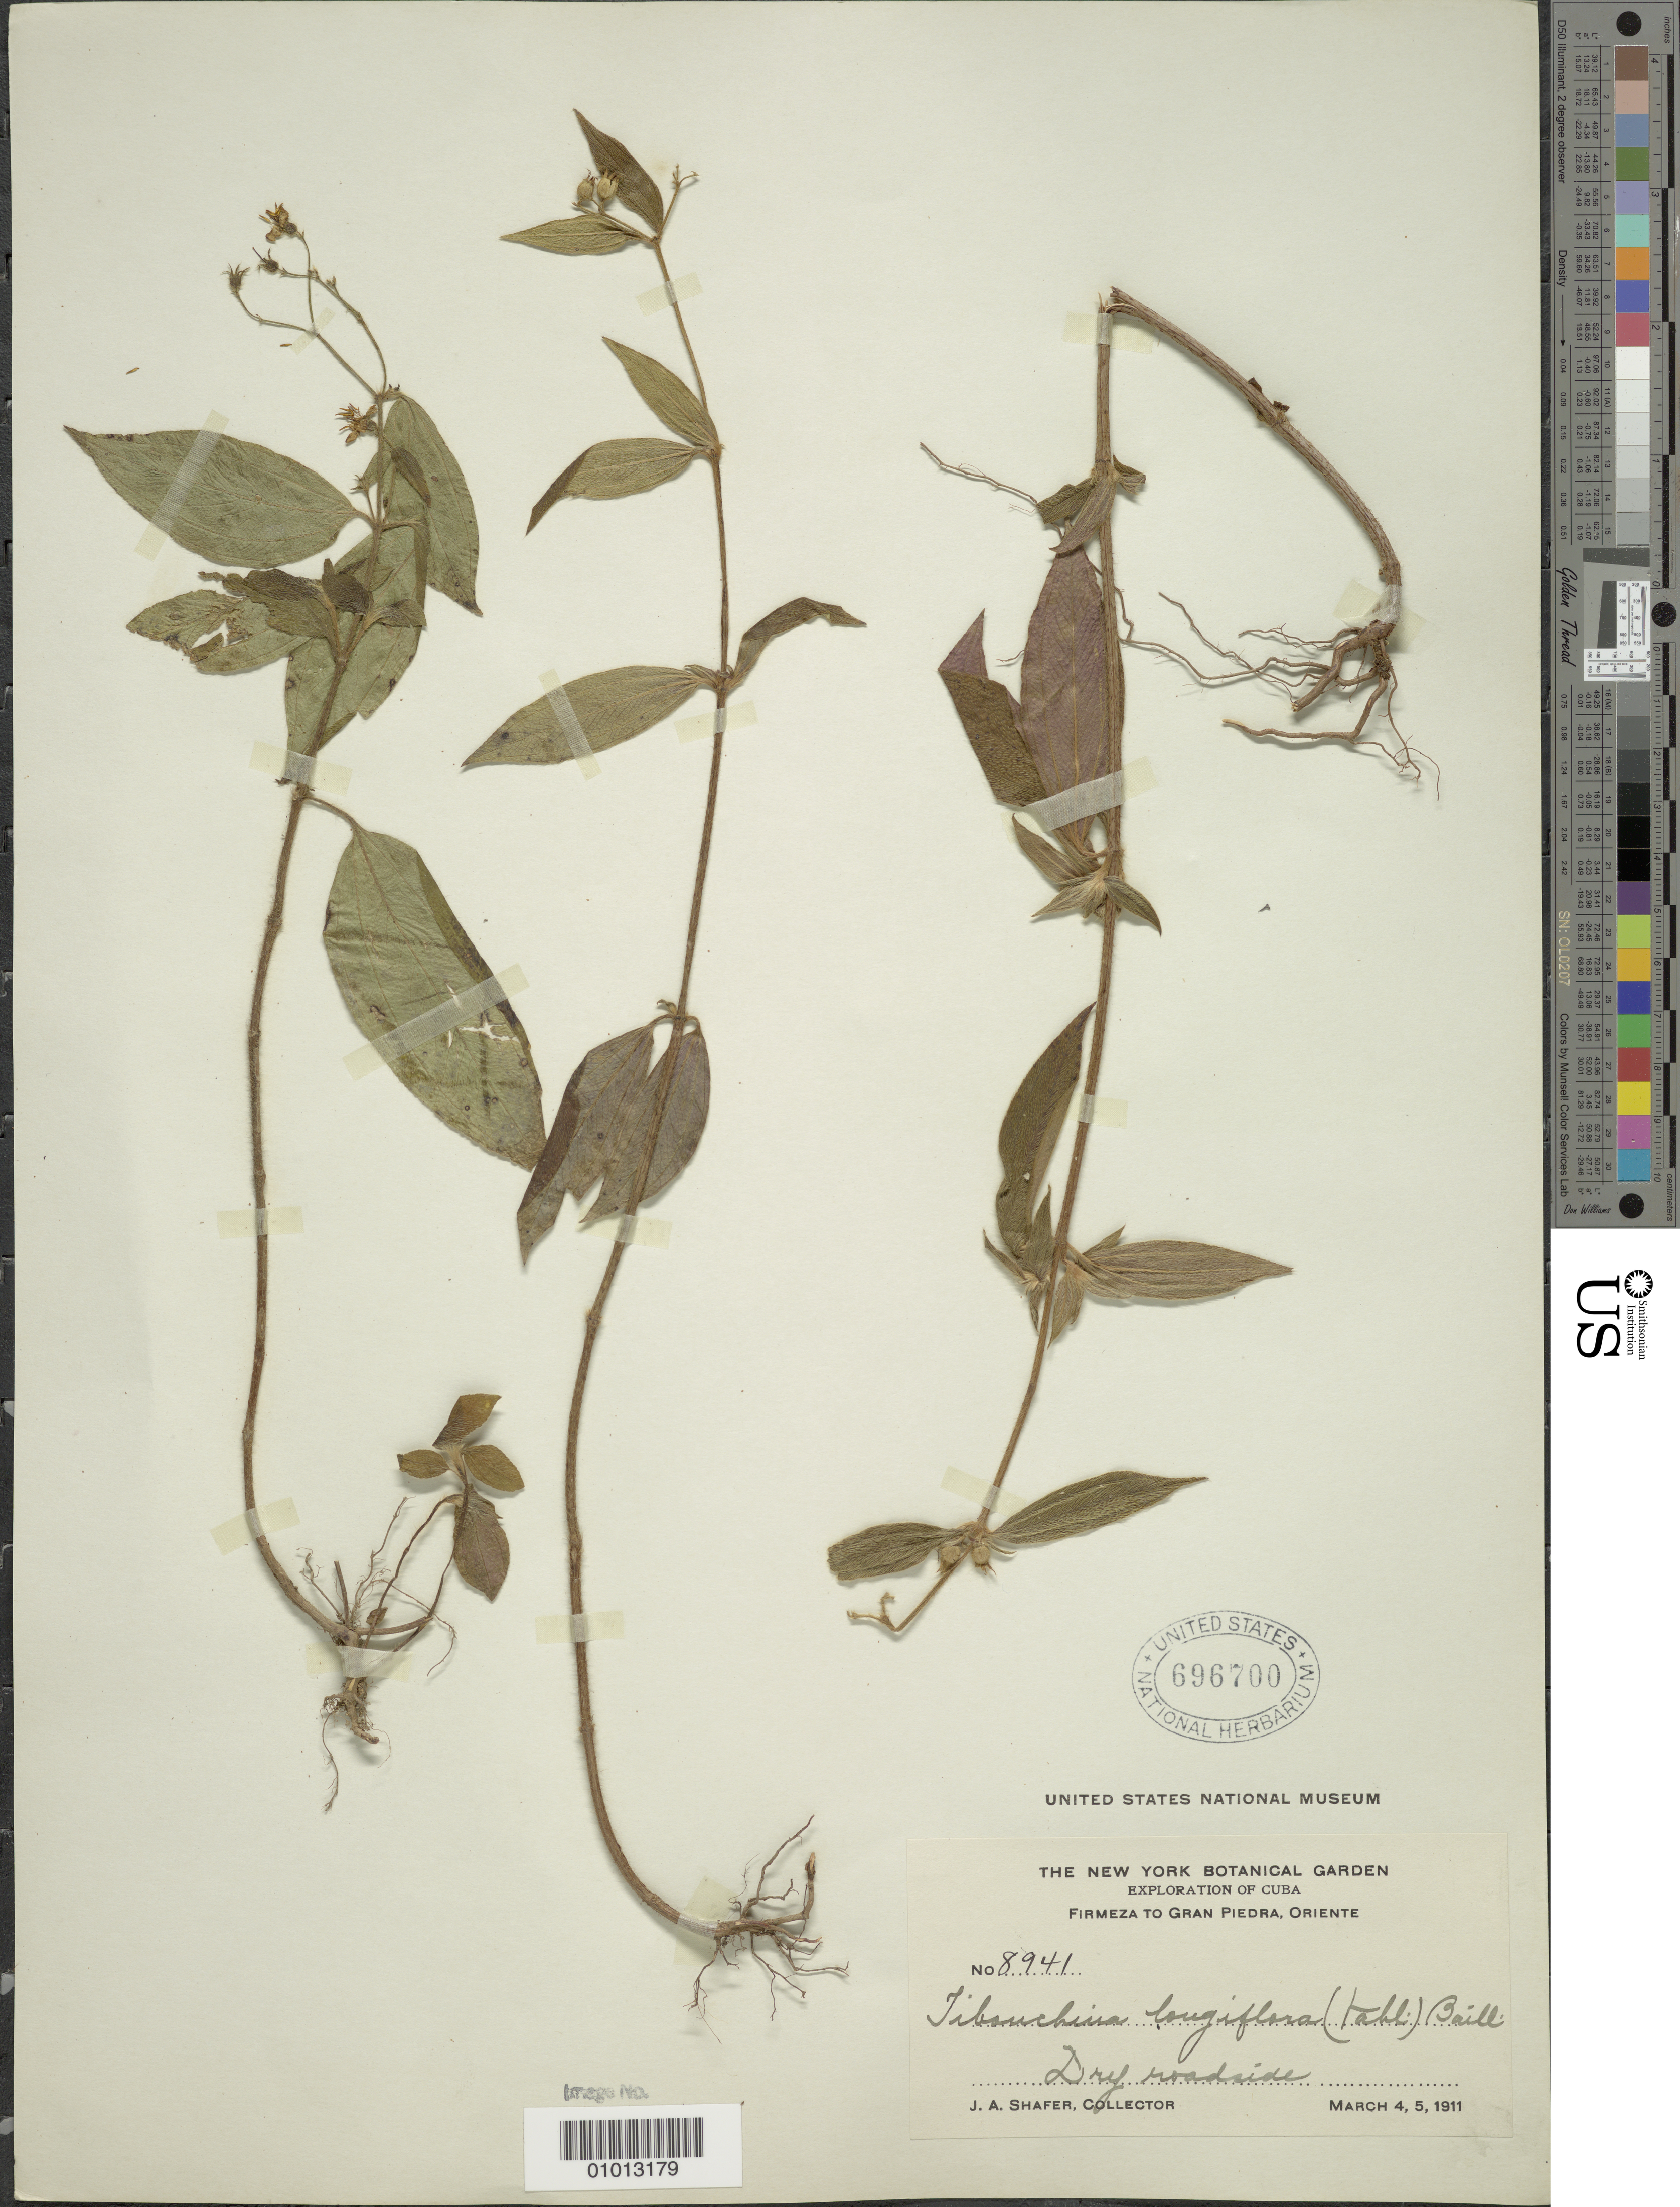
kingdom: Plantae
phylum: Tracheophyta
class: Magnoliopsida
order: Myrtales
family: Melastomataceae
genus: Chaetogastra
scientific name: Chaetogastra longifolia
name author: (Vahl) DC.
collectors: J. A. Shafer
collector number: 8941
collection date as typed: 04 Mar 1911 and 05 Mar 1911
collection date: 1911-03-04,1911-03-05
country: Cuba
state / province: Oriente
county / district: Dry forest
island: Cuba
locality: Firmeza to Gran Piedra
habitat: Dry roadside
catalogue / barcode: US 696700